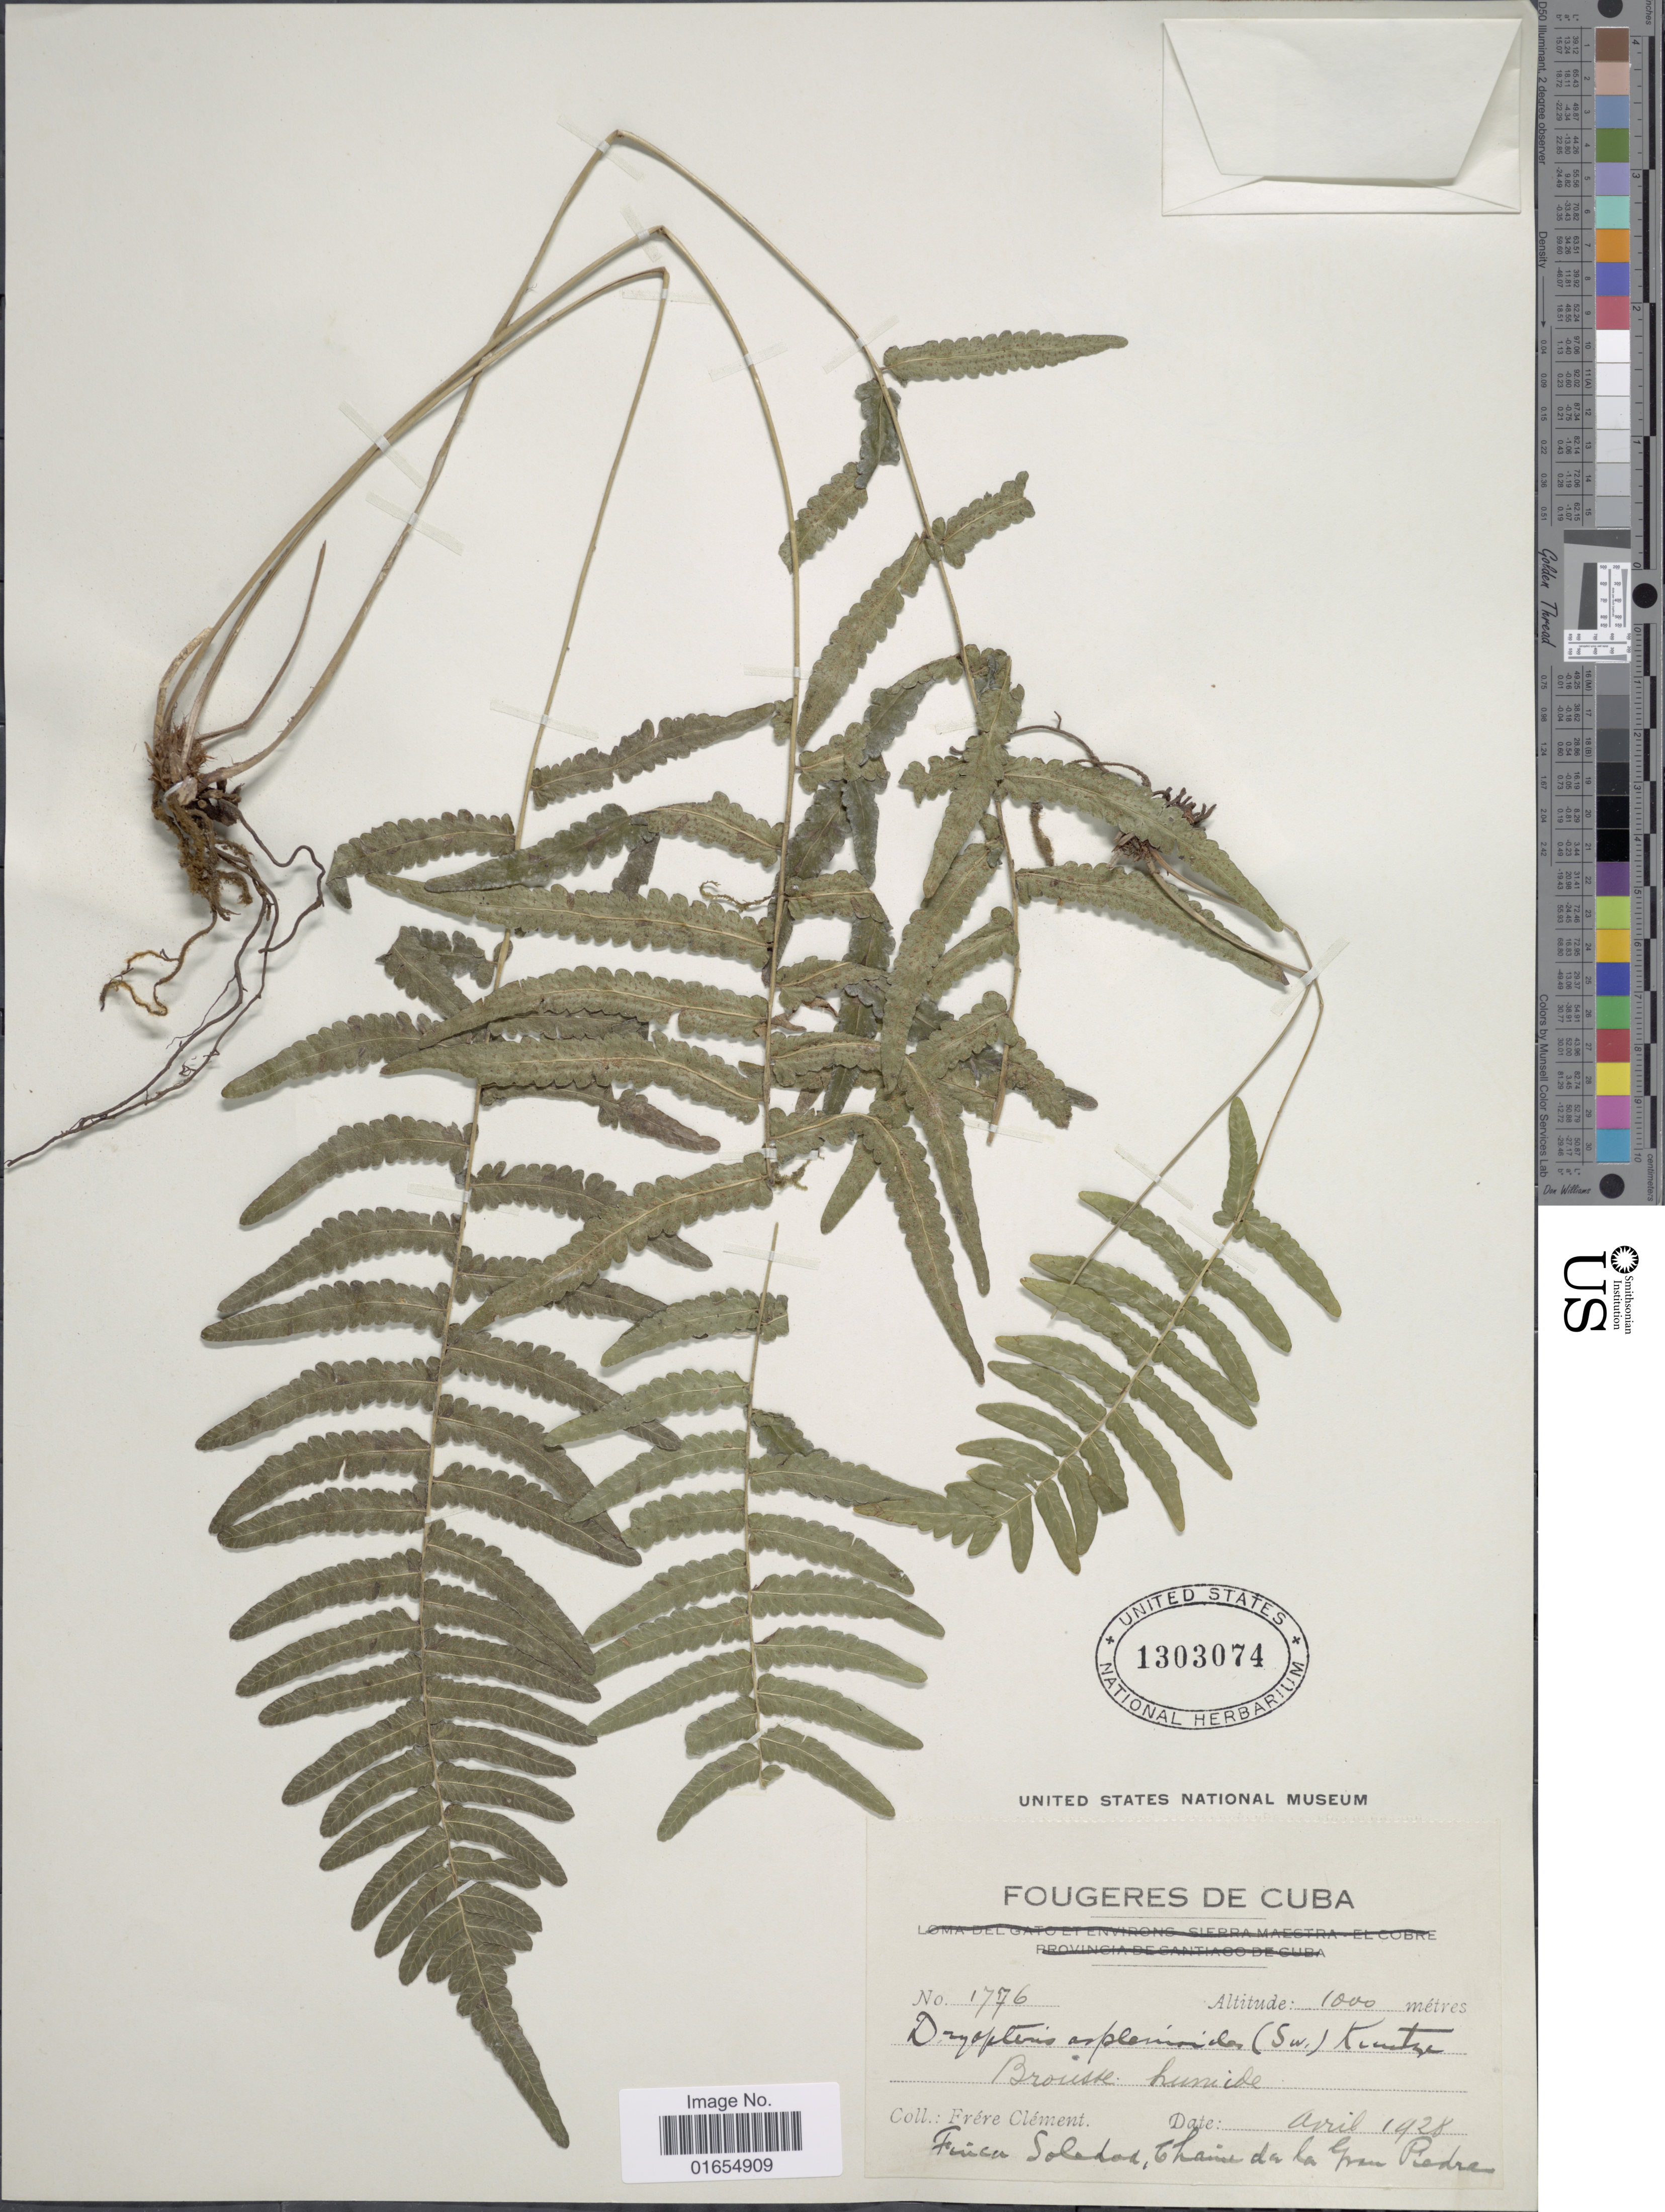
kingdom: Plantae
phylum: Tracheophyta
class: Polypodiopsida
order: Polypodiales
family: Thelypteridaceae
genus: Goniopteris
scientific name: Goniopteris retroflexa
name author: (L.) Pic. Serm.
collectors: B. Clement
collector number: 1776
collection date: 1928-04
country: Cuba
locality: Finca Soledad, chaine me la Gran Rievra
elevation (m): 1000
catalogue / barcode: US 1303074